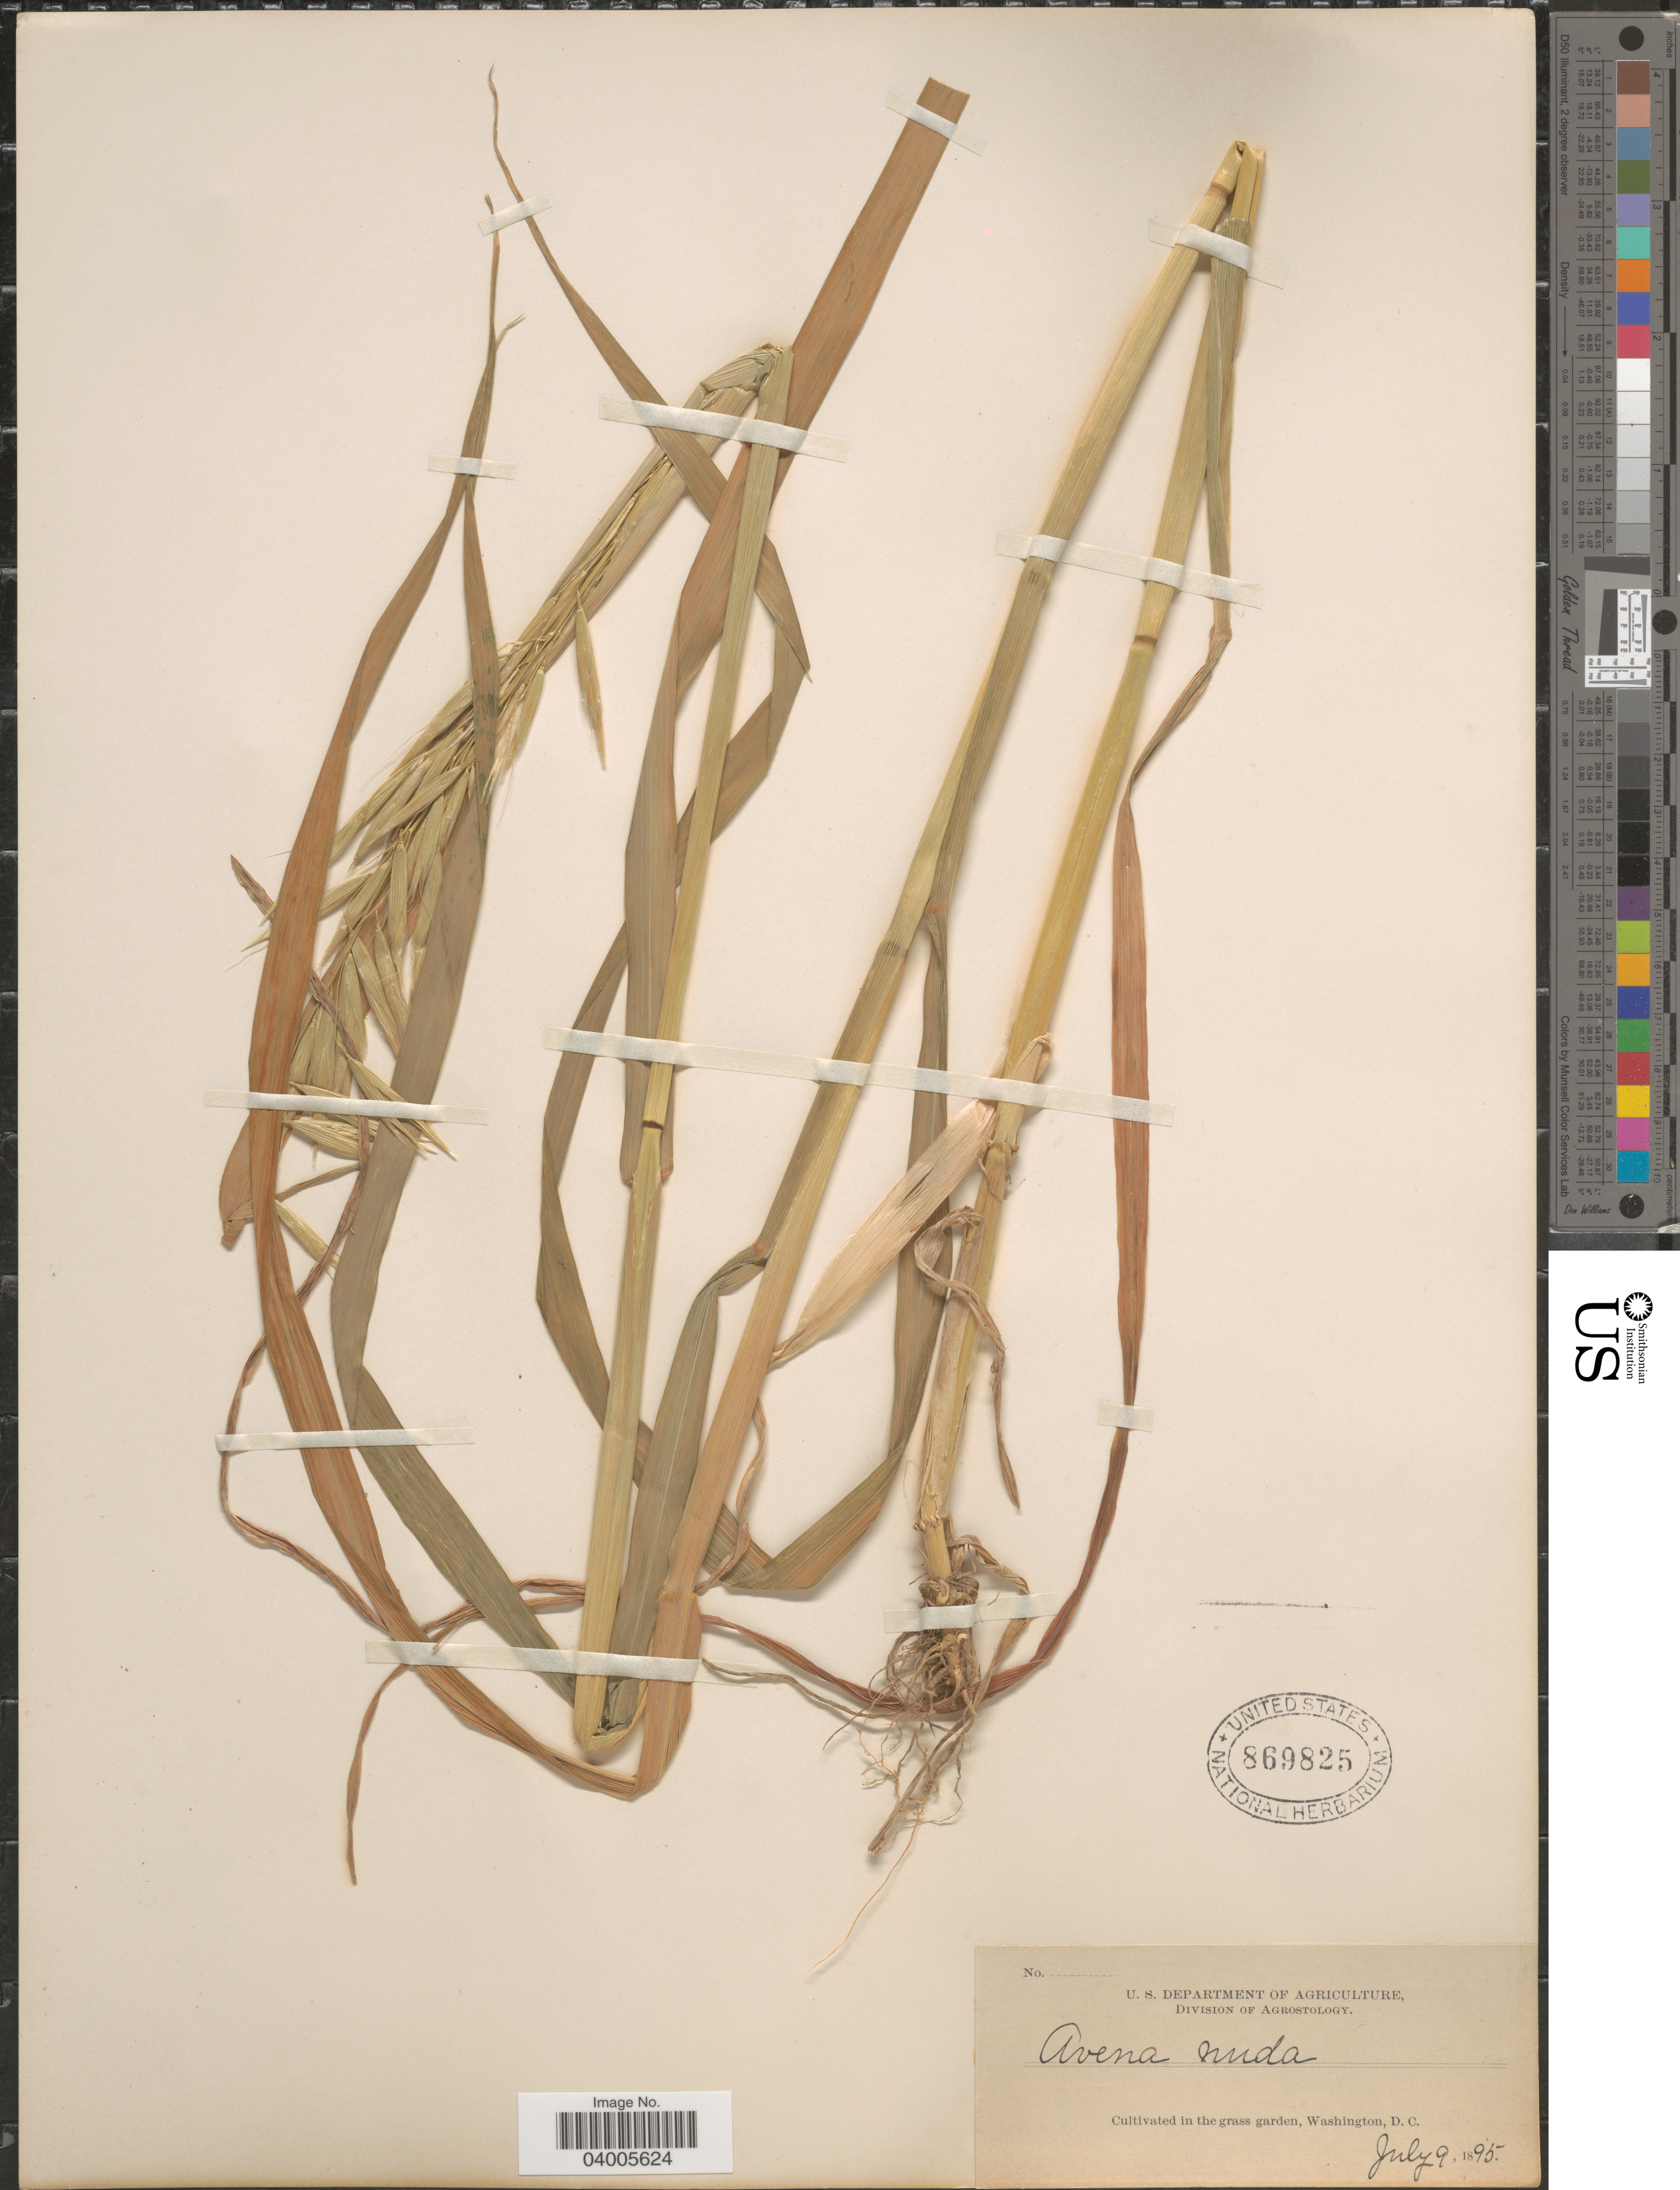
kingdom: Plantae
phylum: Tracheophyta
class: Liliopsida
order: Poales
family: Poaceae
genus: Avena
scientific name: Avena nuda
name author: L.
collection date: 1895-07-09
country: United States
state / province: District of Columbia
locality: In the grass garden, Washington, D.C.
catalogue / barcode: US 869825